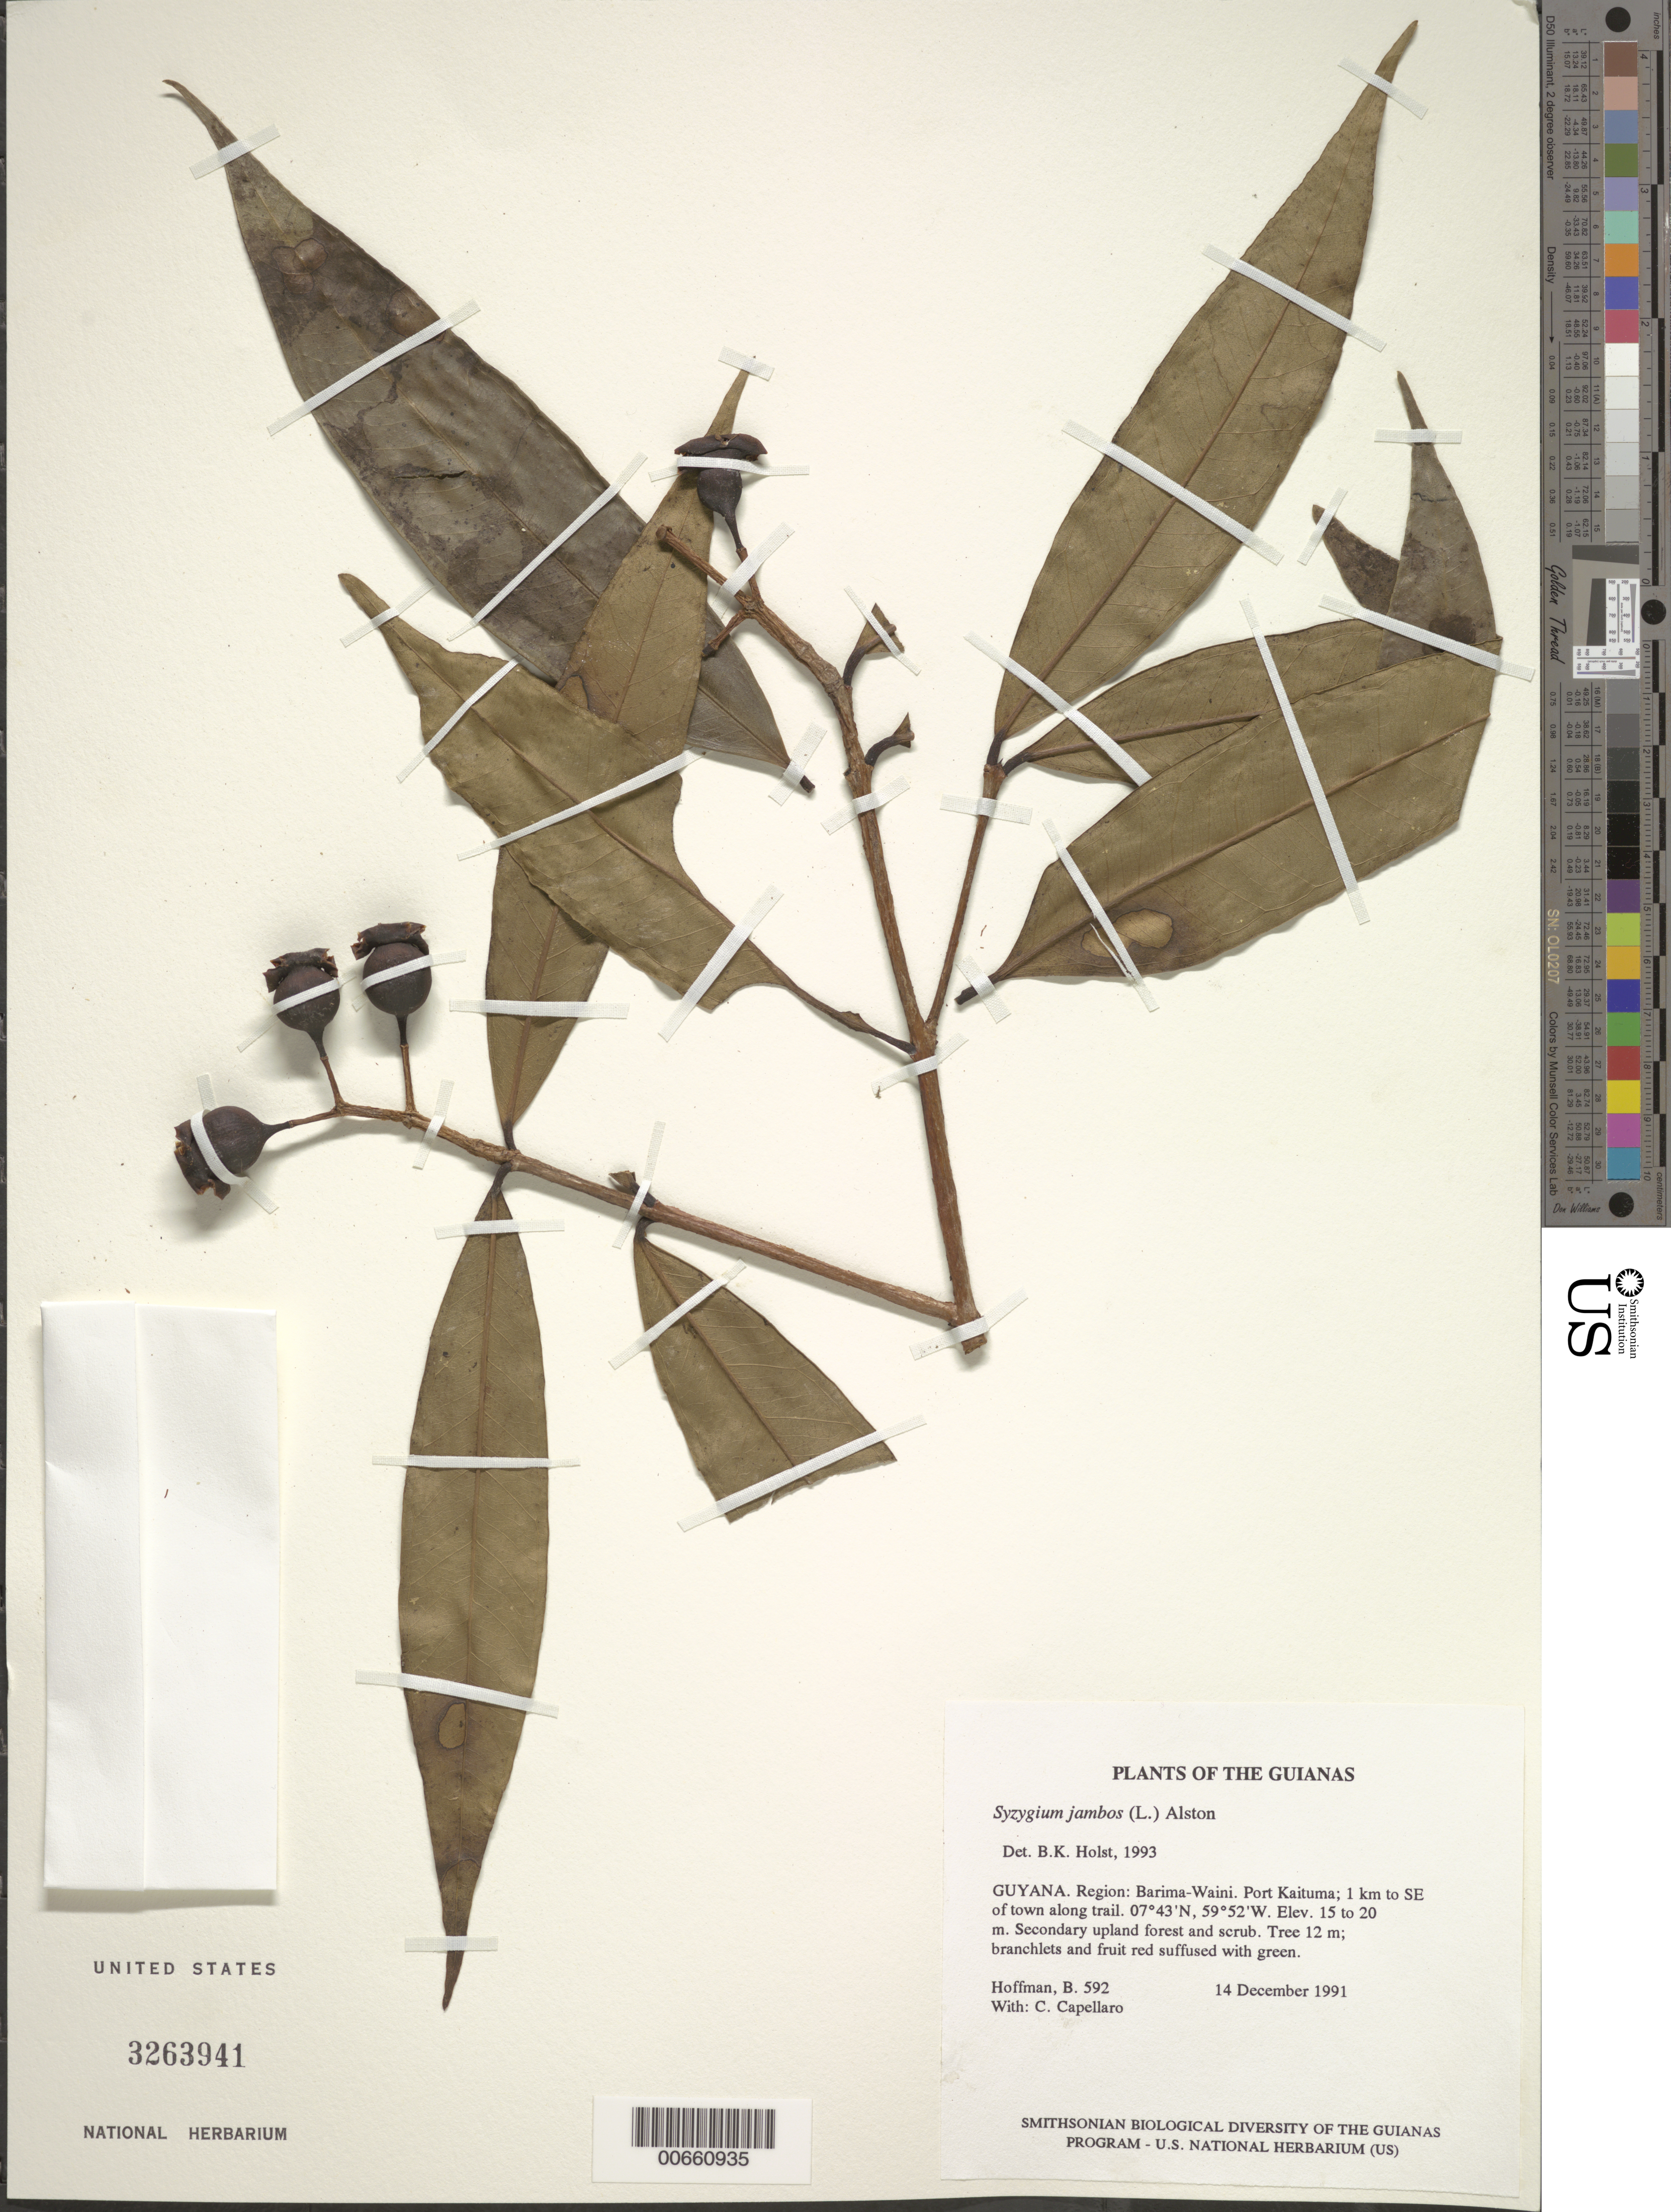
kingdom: Plantae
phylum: Tracheophyta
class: Magnoliopsida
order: Myrtales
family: Myrtaceae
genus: Syzygium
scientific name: Syzygium jambos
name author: (L.) Alston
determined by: Holst, Bruce K.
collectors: B. Hoffman & C. Capellaro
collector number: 592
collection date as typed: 14 December 1991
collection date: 1991-12-14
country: Guyana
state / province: Barima-Waini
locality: Port Kaituma; 1 km to SE of town along trail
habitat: Secondary upland forest and scrub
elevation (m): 15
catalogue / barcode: US 3263941